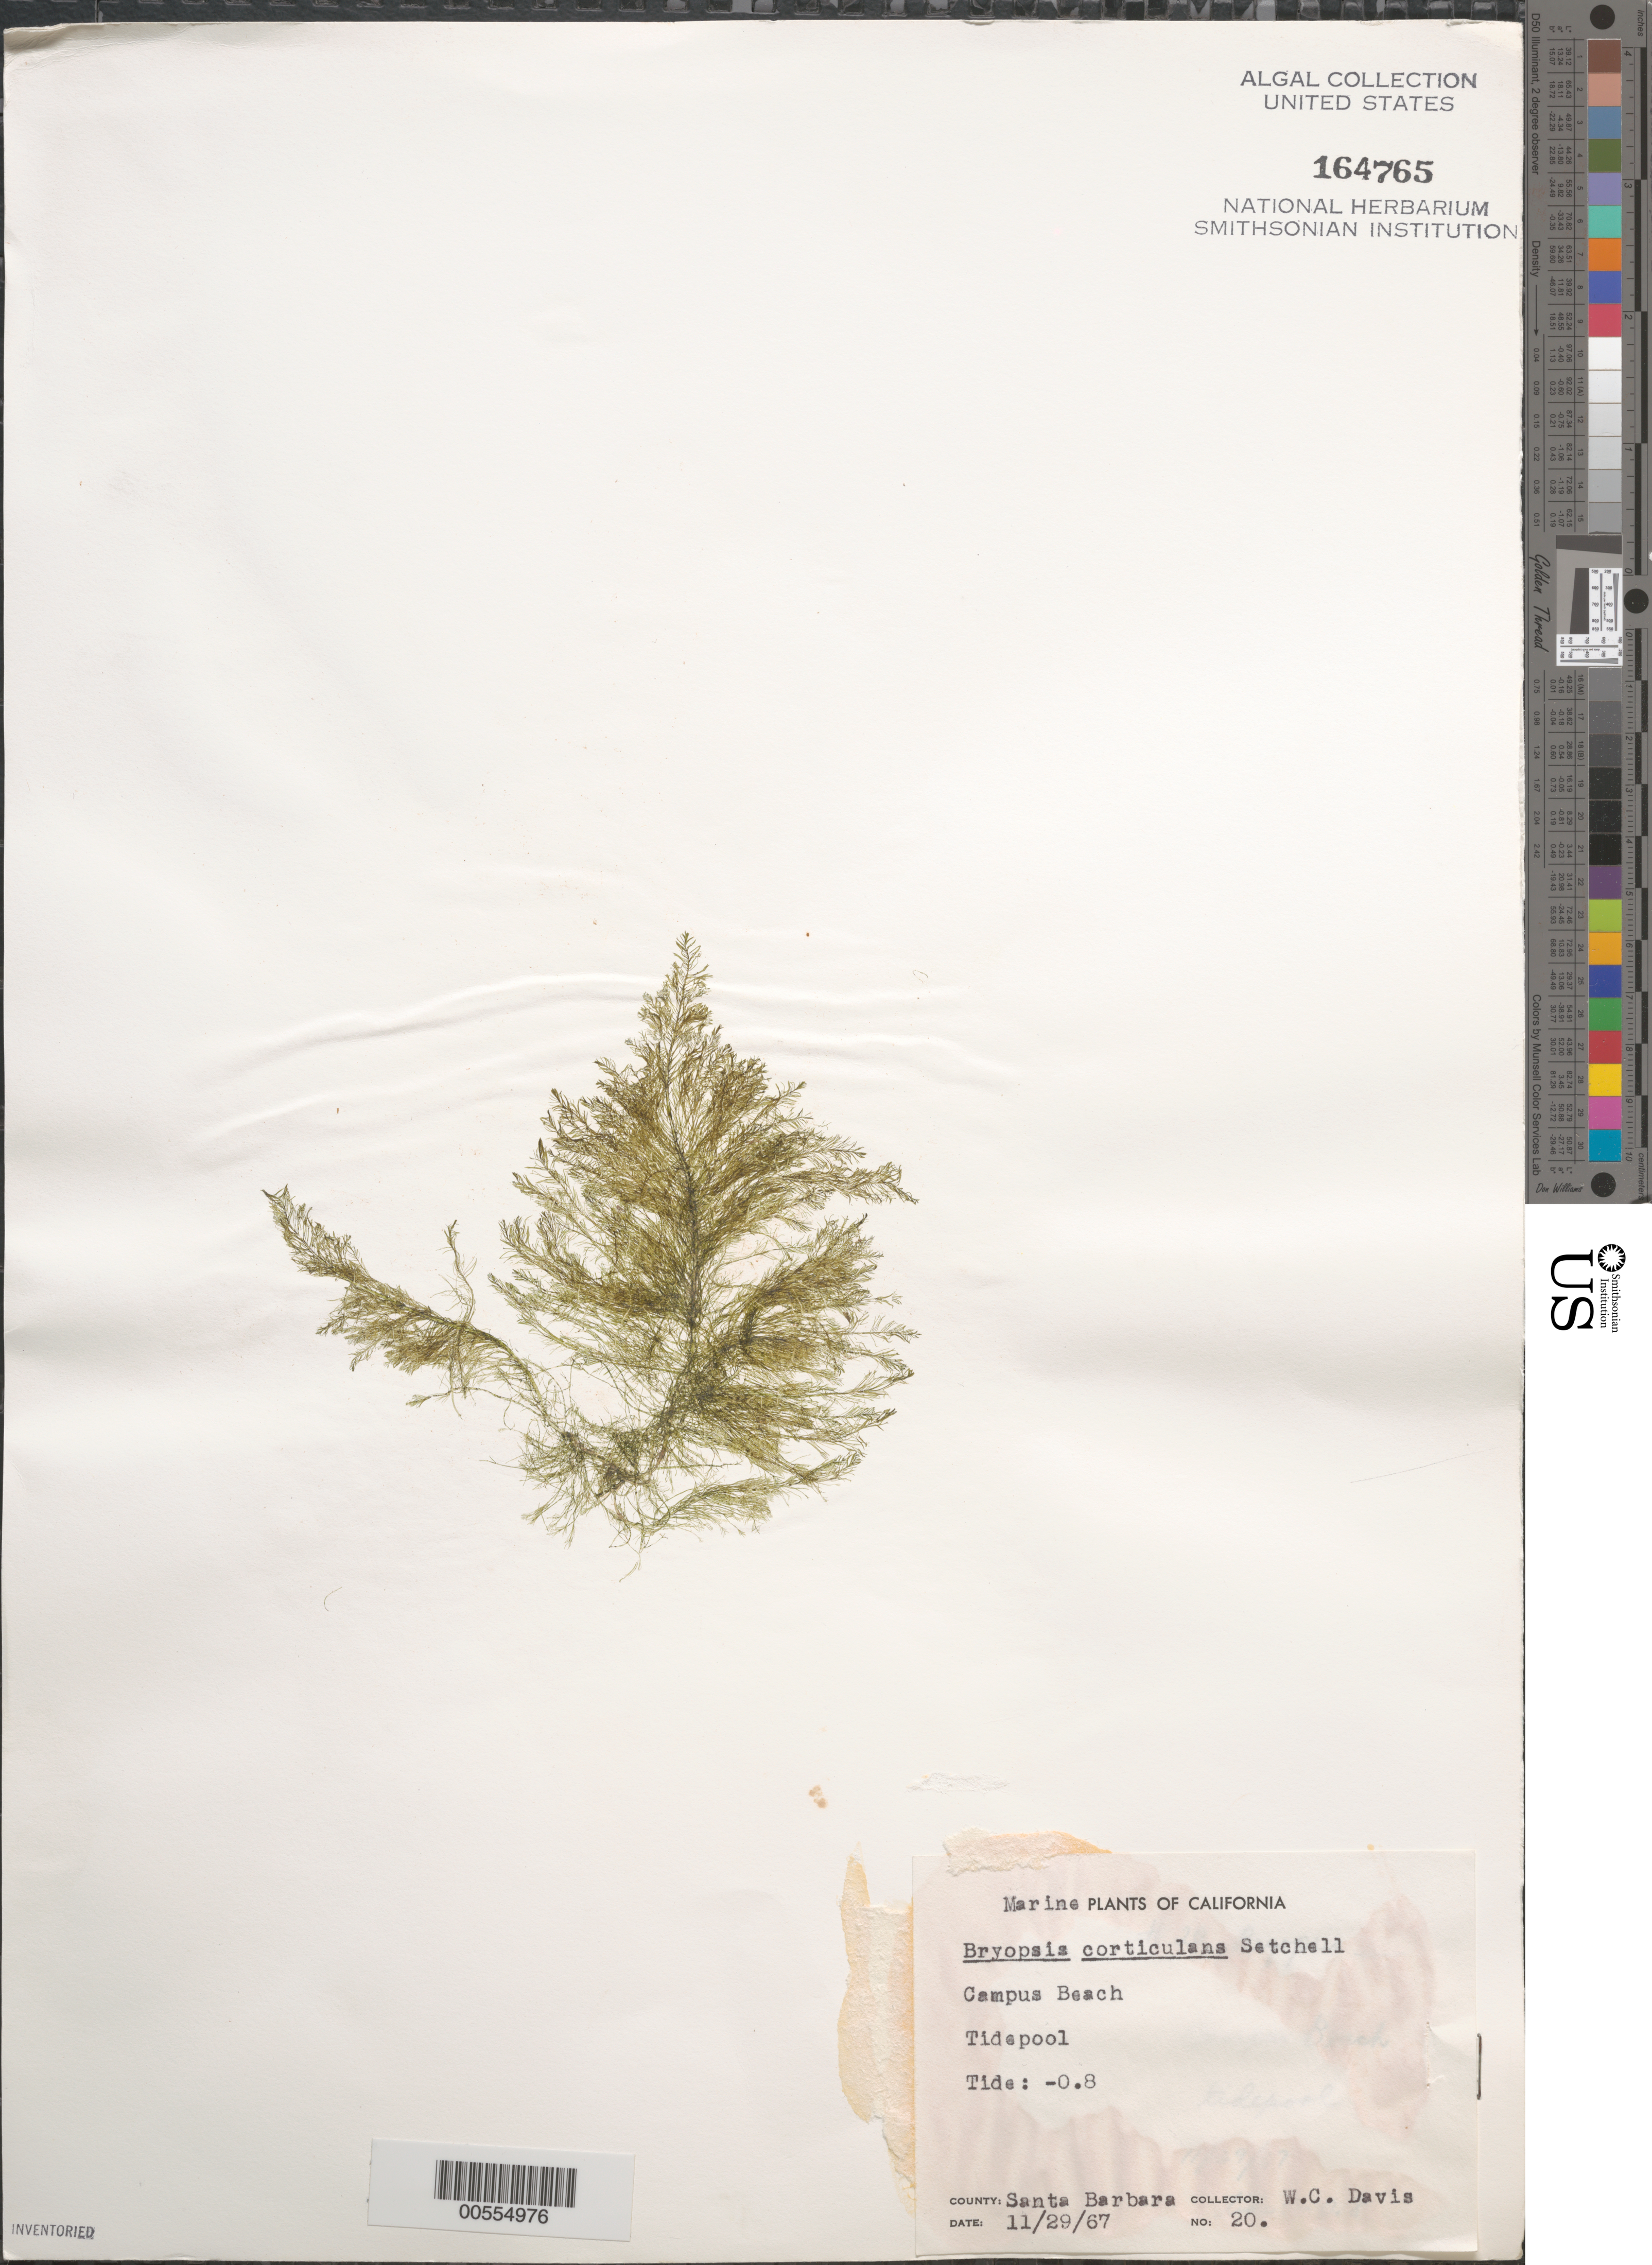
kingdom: Plantae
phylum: Chlorophyta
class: Ulvophyceae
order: Bryopsidales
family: Bryopsidaceae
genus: Bryopsis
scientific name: Bryopsis corticulans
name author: Setch. in Collins et al.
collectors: W. Davis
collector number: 20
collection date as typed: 29 Nov 1967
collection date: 1967-11-29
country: United States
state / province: California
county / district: Santa Barbara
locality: Campus Beach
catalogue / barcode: US 164765